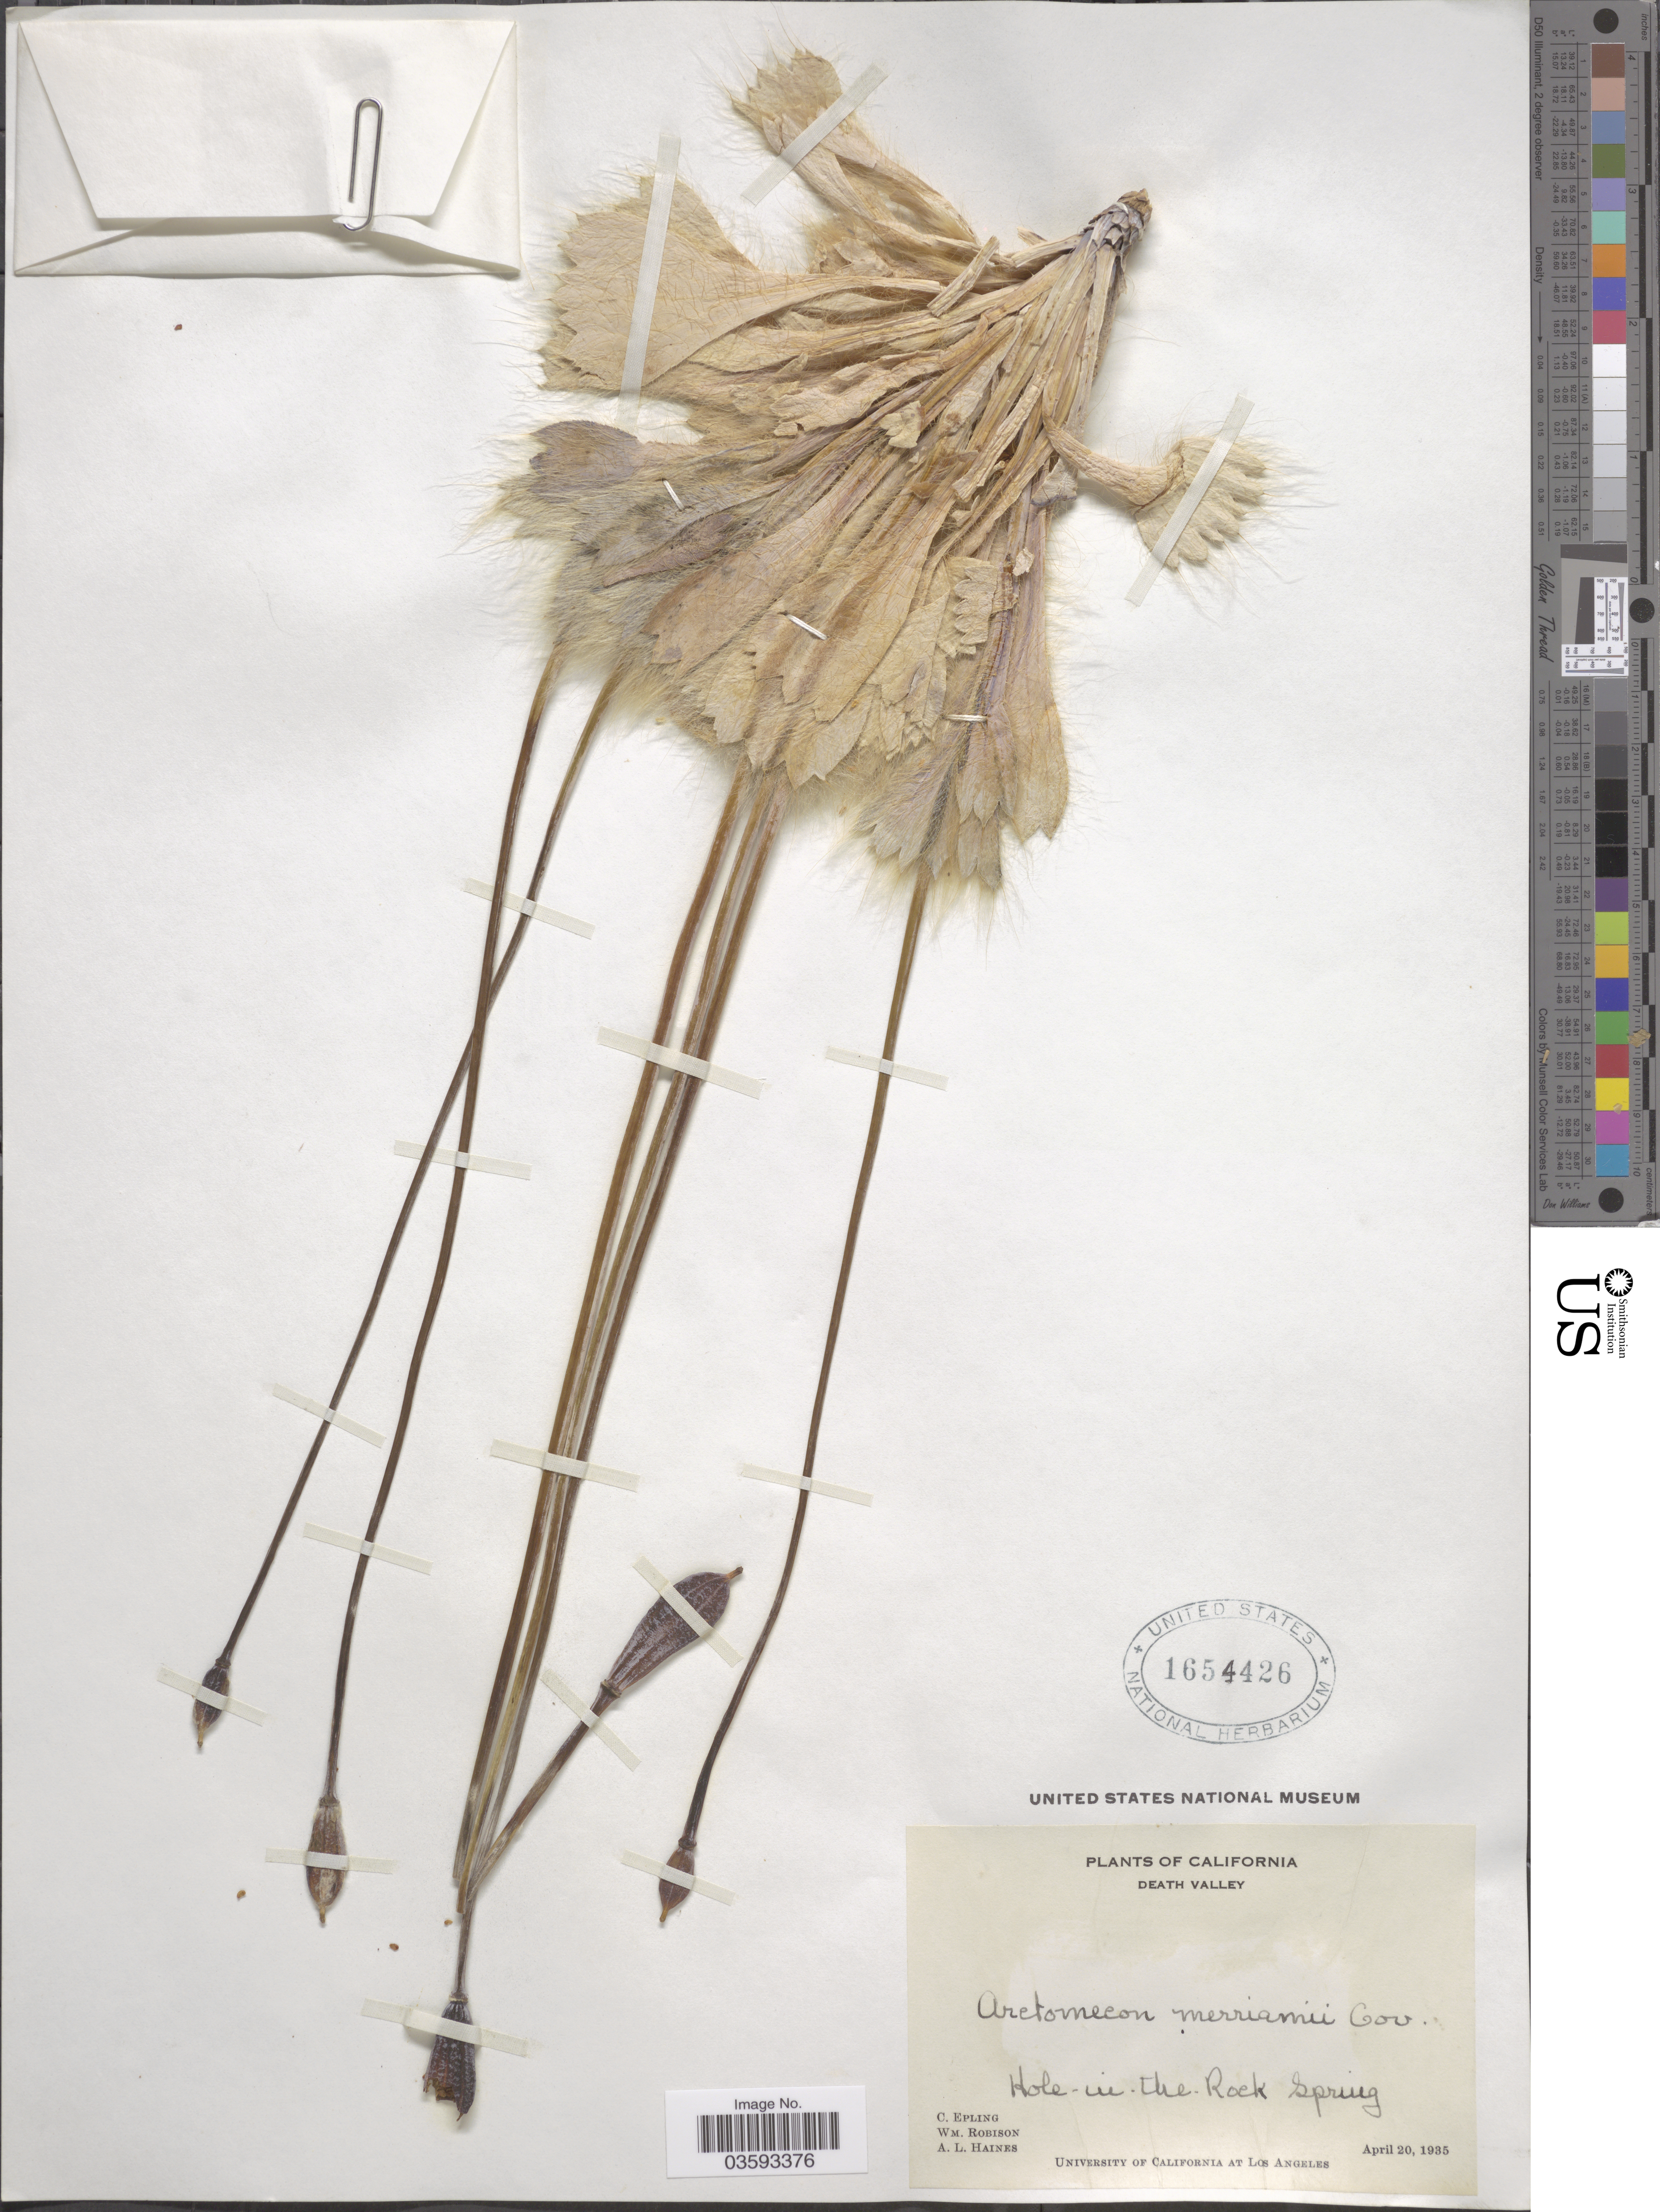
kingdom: Plantae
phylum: Tracheophyta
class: Magnoliopsida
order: Ranunculales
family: Papaveraceae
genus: Arctomecon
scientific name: Arctomecon merriamii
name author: Coville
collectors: C. C. Epling, W. Robison & A. L. Haines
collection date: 1935-04-20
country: United States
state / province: California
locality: Death Valley. Hole in the Rock Spring.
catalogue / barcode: US 1654426